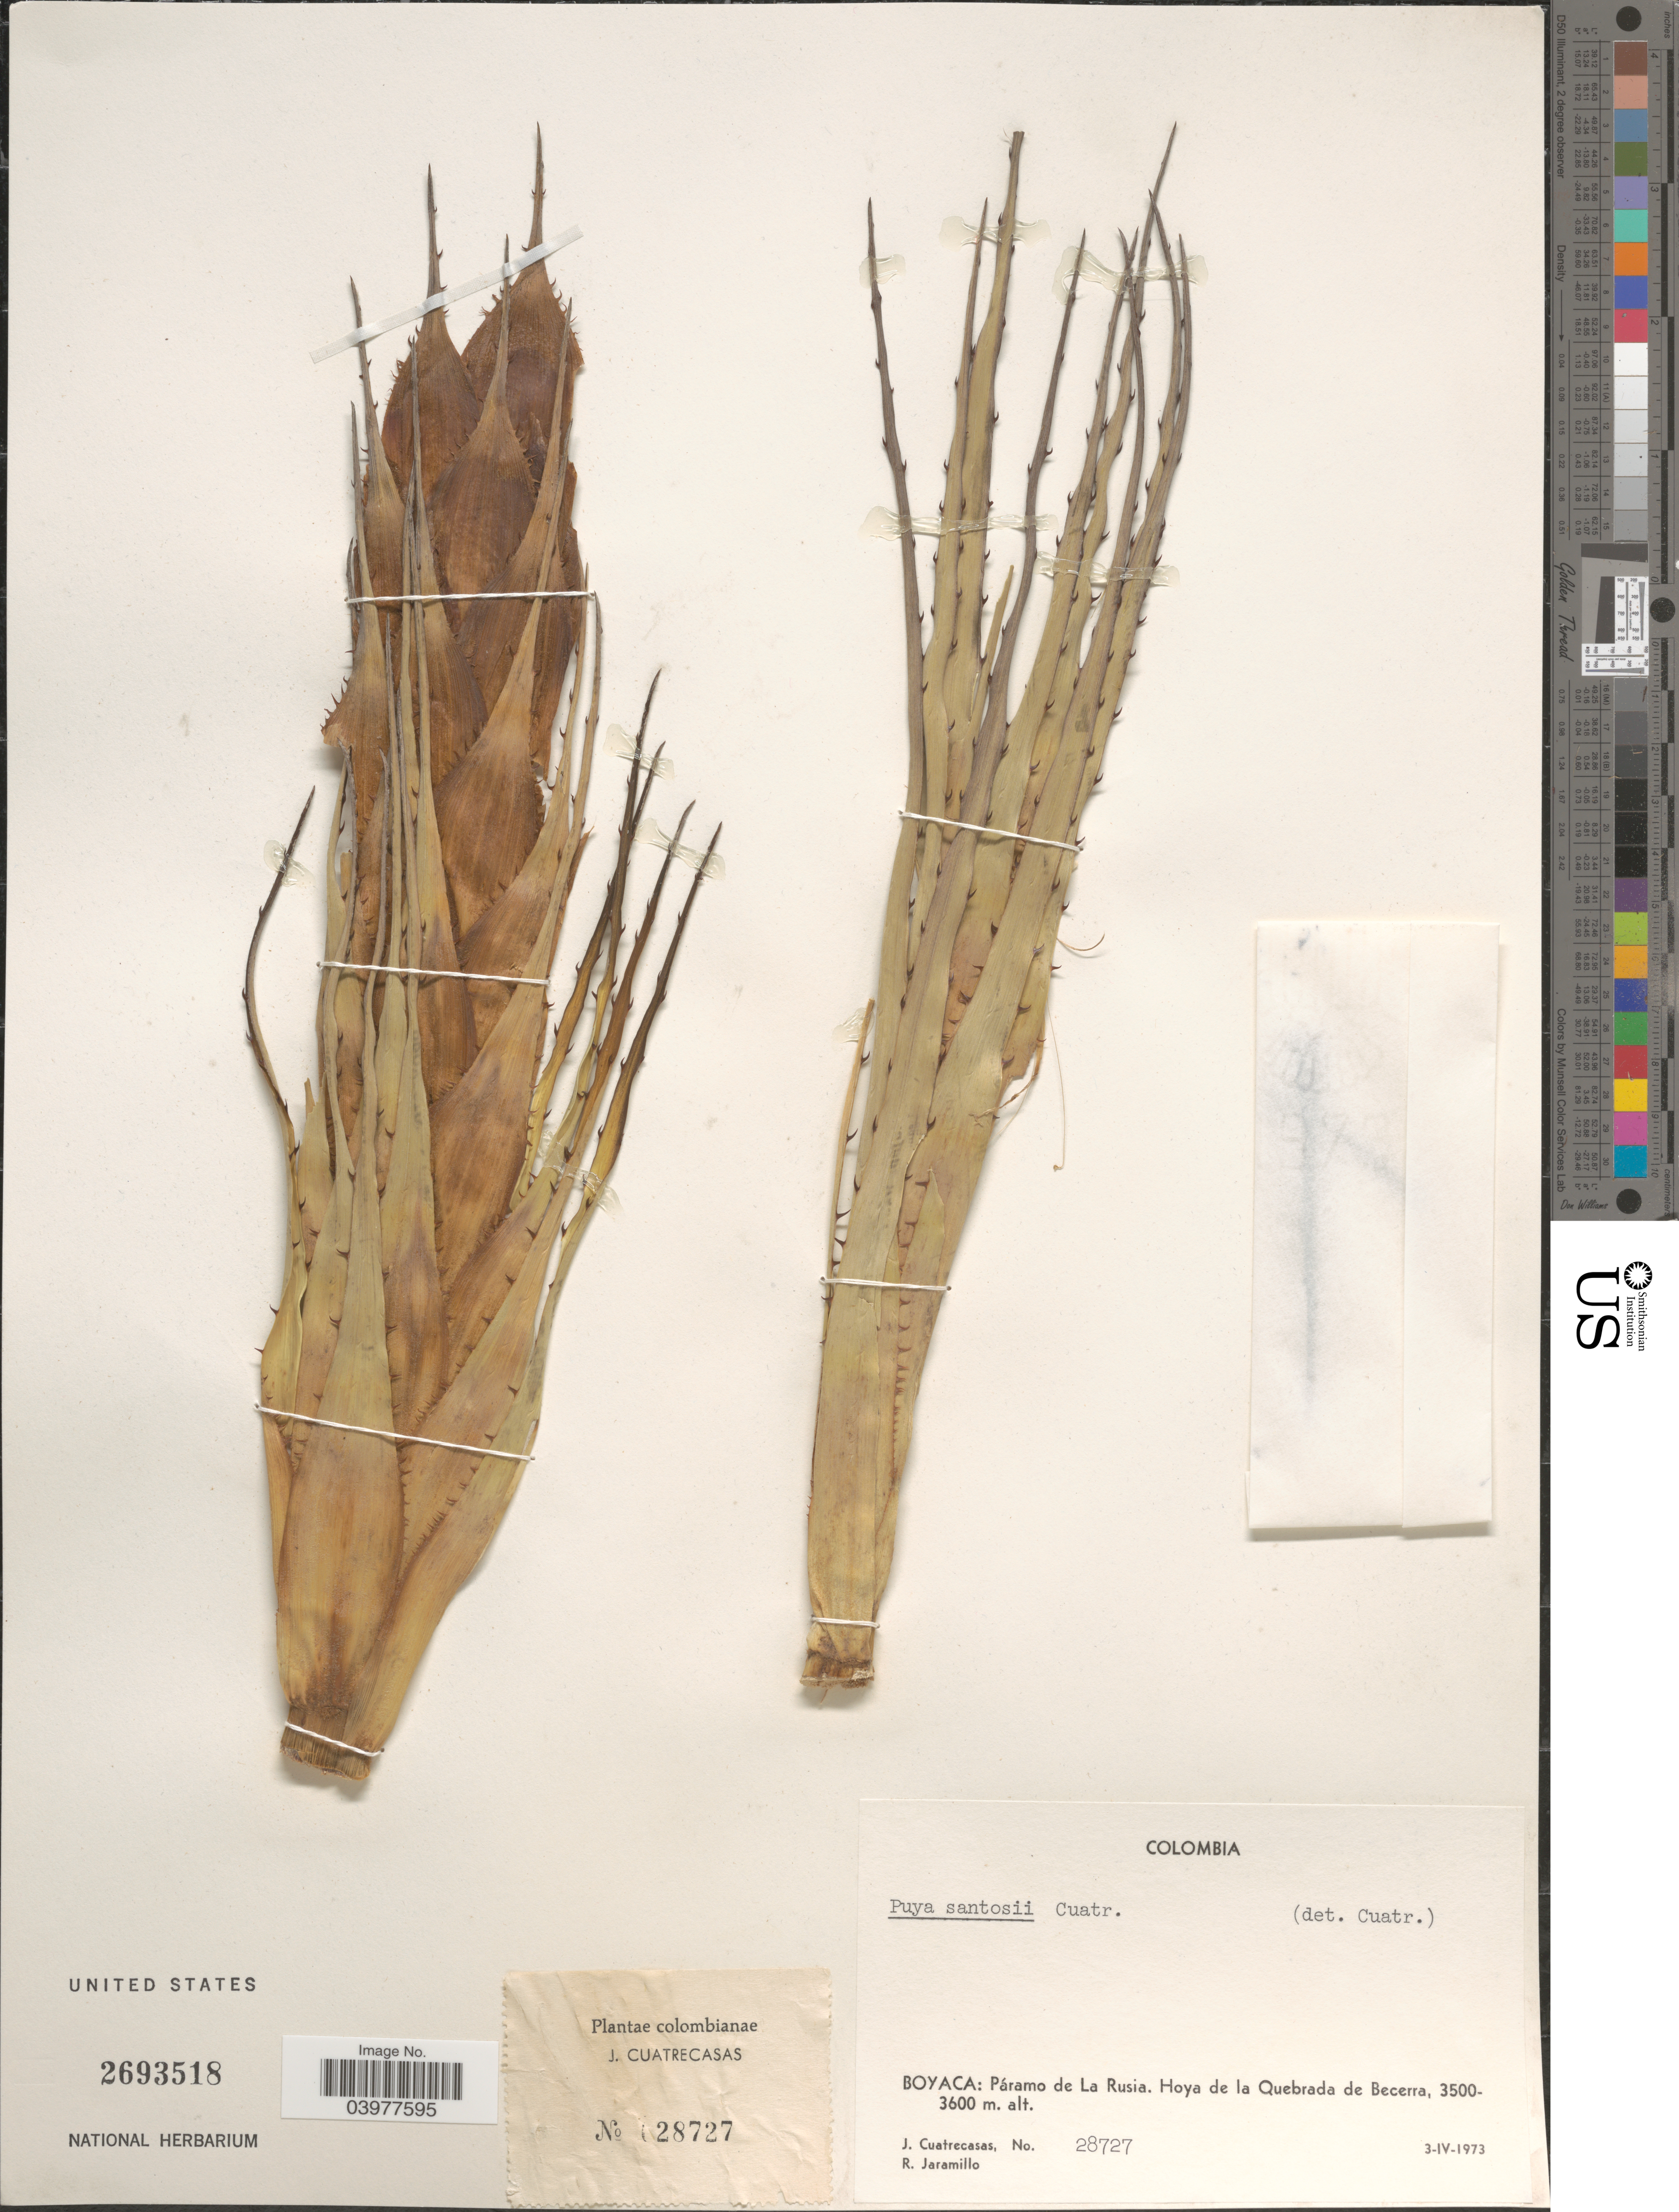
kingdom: Plantae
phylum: Tracheophyta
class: Liliopsida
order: Poales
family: Bromeliaceae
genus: Puya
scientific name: Puya santosii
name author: Cuatrec.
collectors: J. Cuatrecasas & R. Jaramillo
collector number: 28727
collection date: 1973-04-03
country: Colombia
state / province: Boyacá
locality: Páramo de La Rusia. Hoya de la Quebrada de Becerra.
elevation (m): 3500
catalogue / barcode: US 2693518